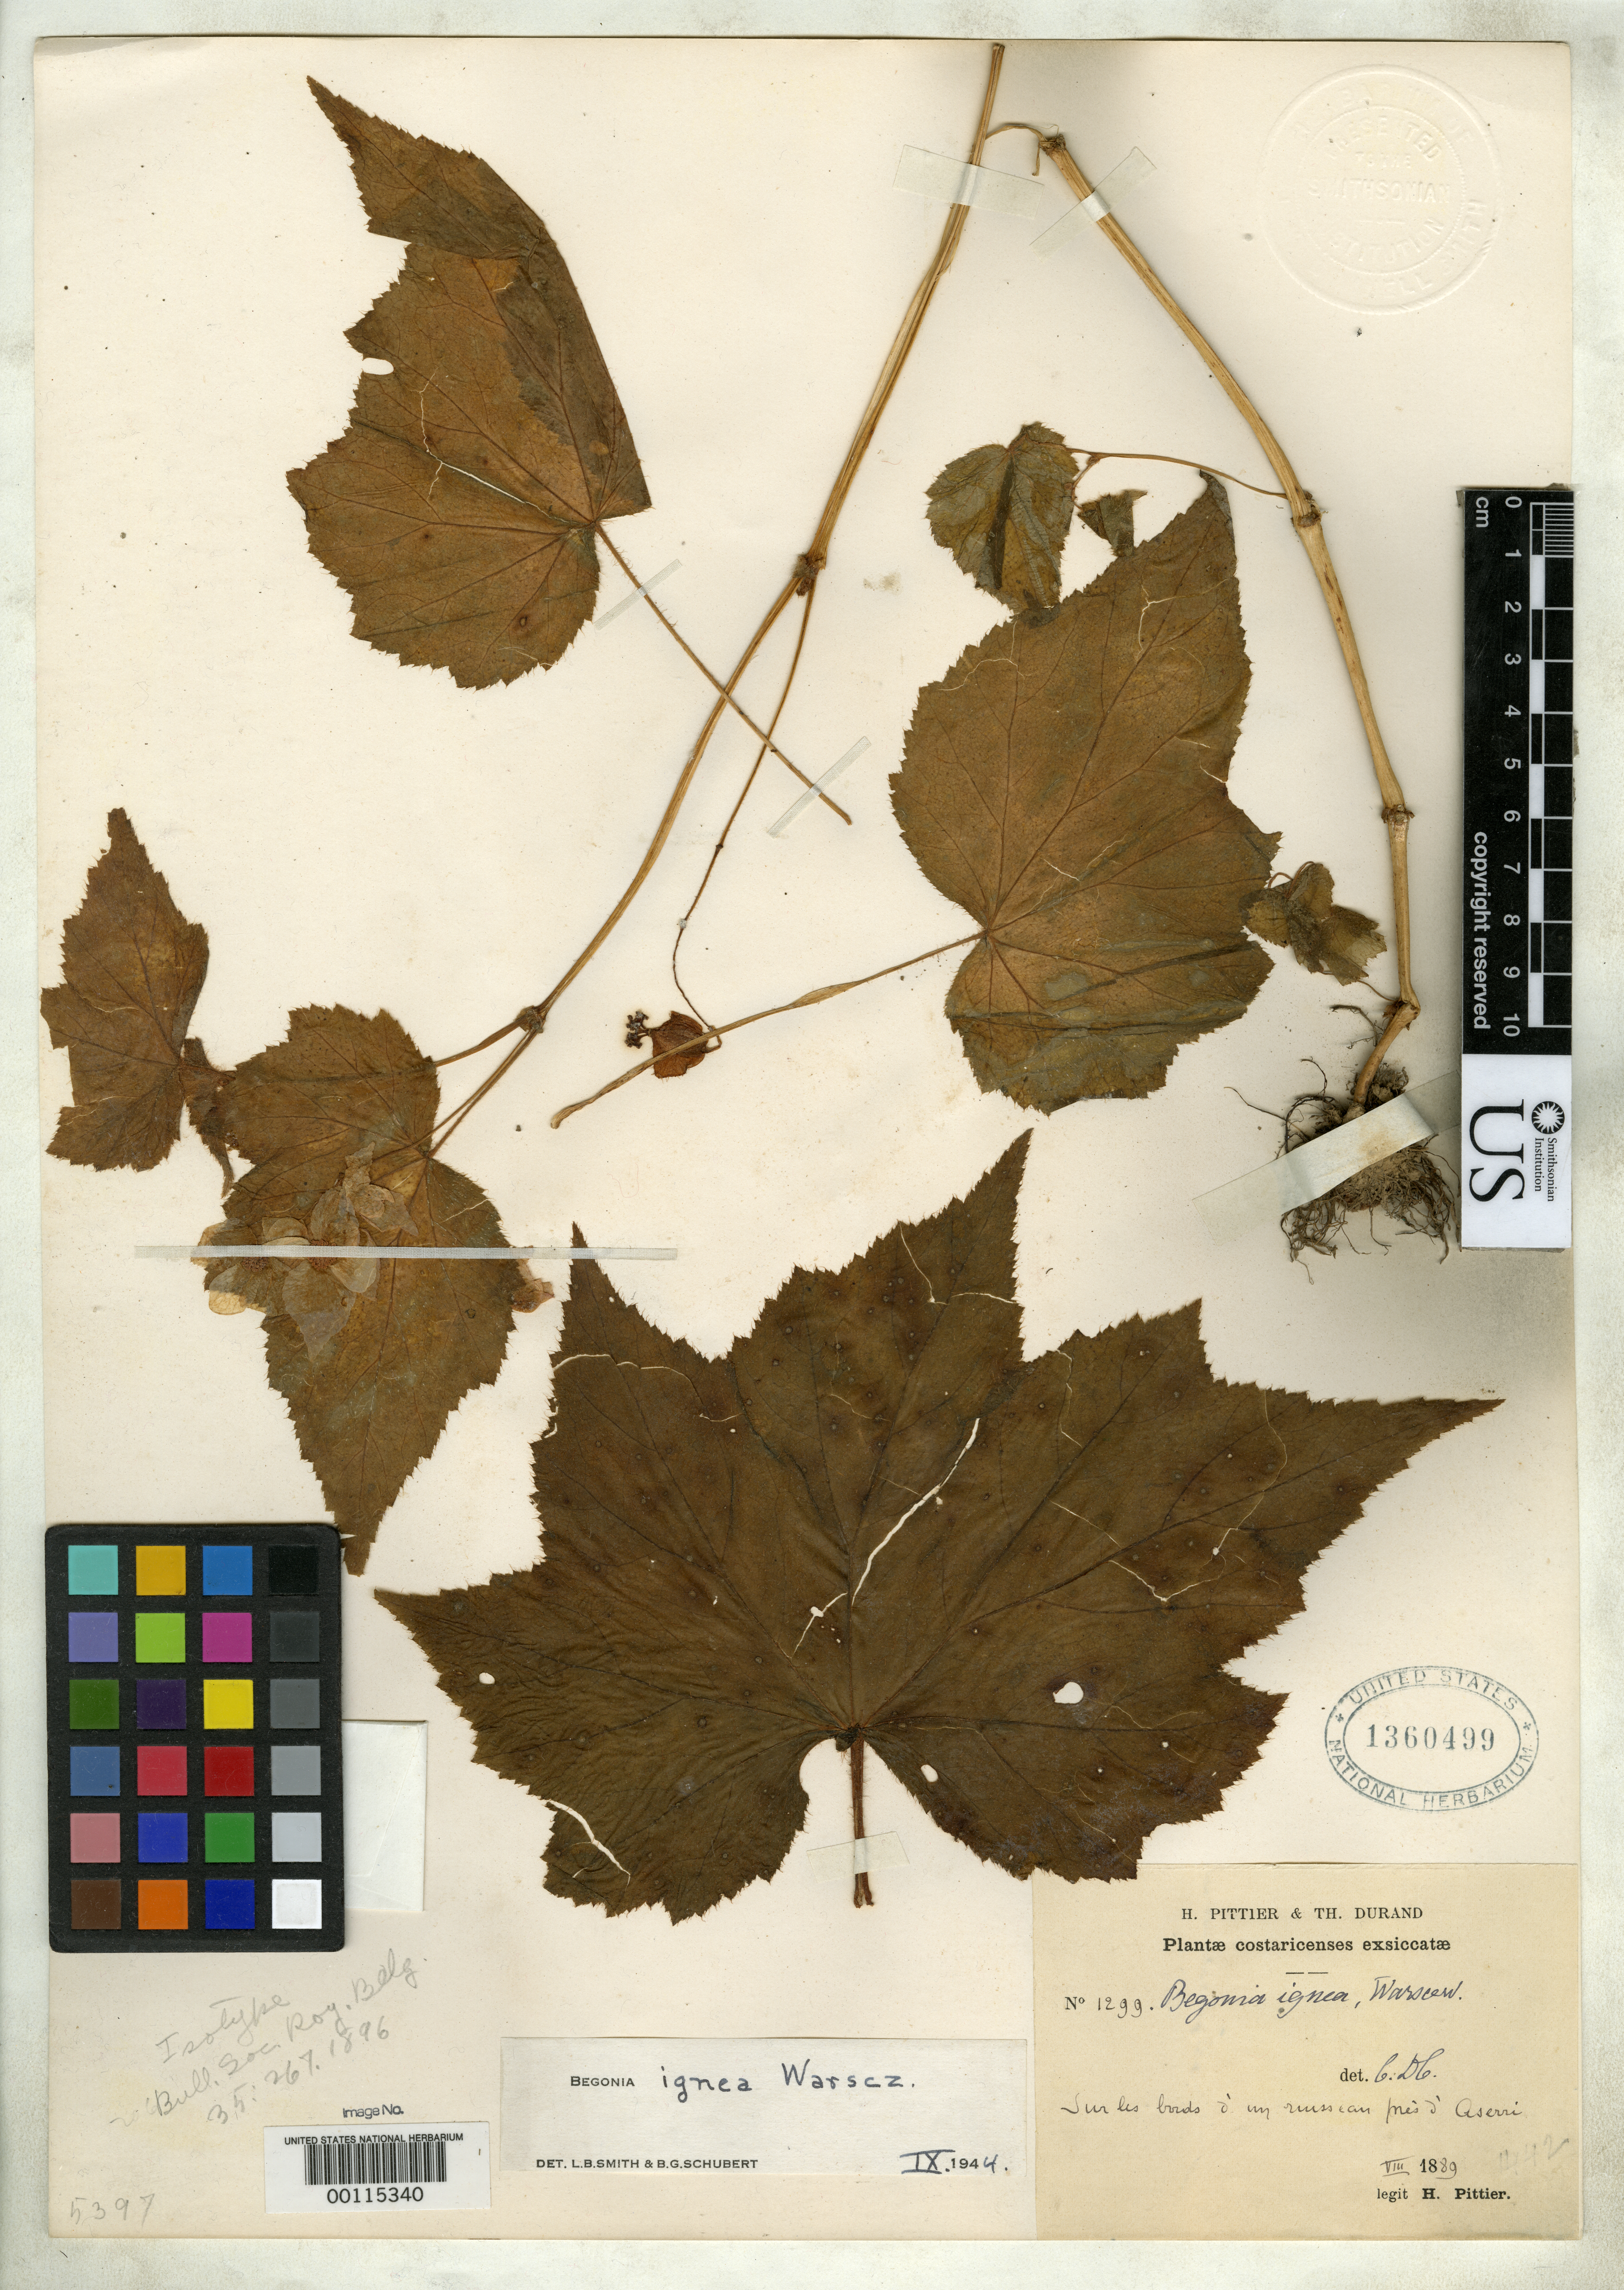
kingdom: Plantae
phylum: Tracheophyta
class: Magnoliopsida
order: Cucurbitales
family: Begoniaceae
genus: Begonia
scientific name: Begonia ignea var. tuberosa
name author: Cogn.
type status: Isotype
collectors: H. F. Pittier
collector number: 1299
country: Costa Rica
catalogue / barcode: US 1360499